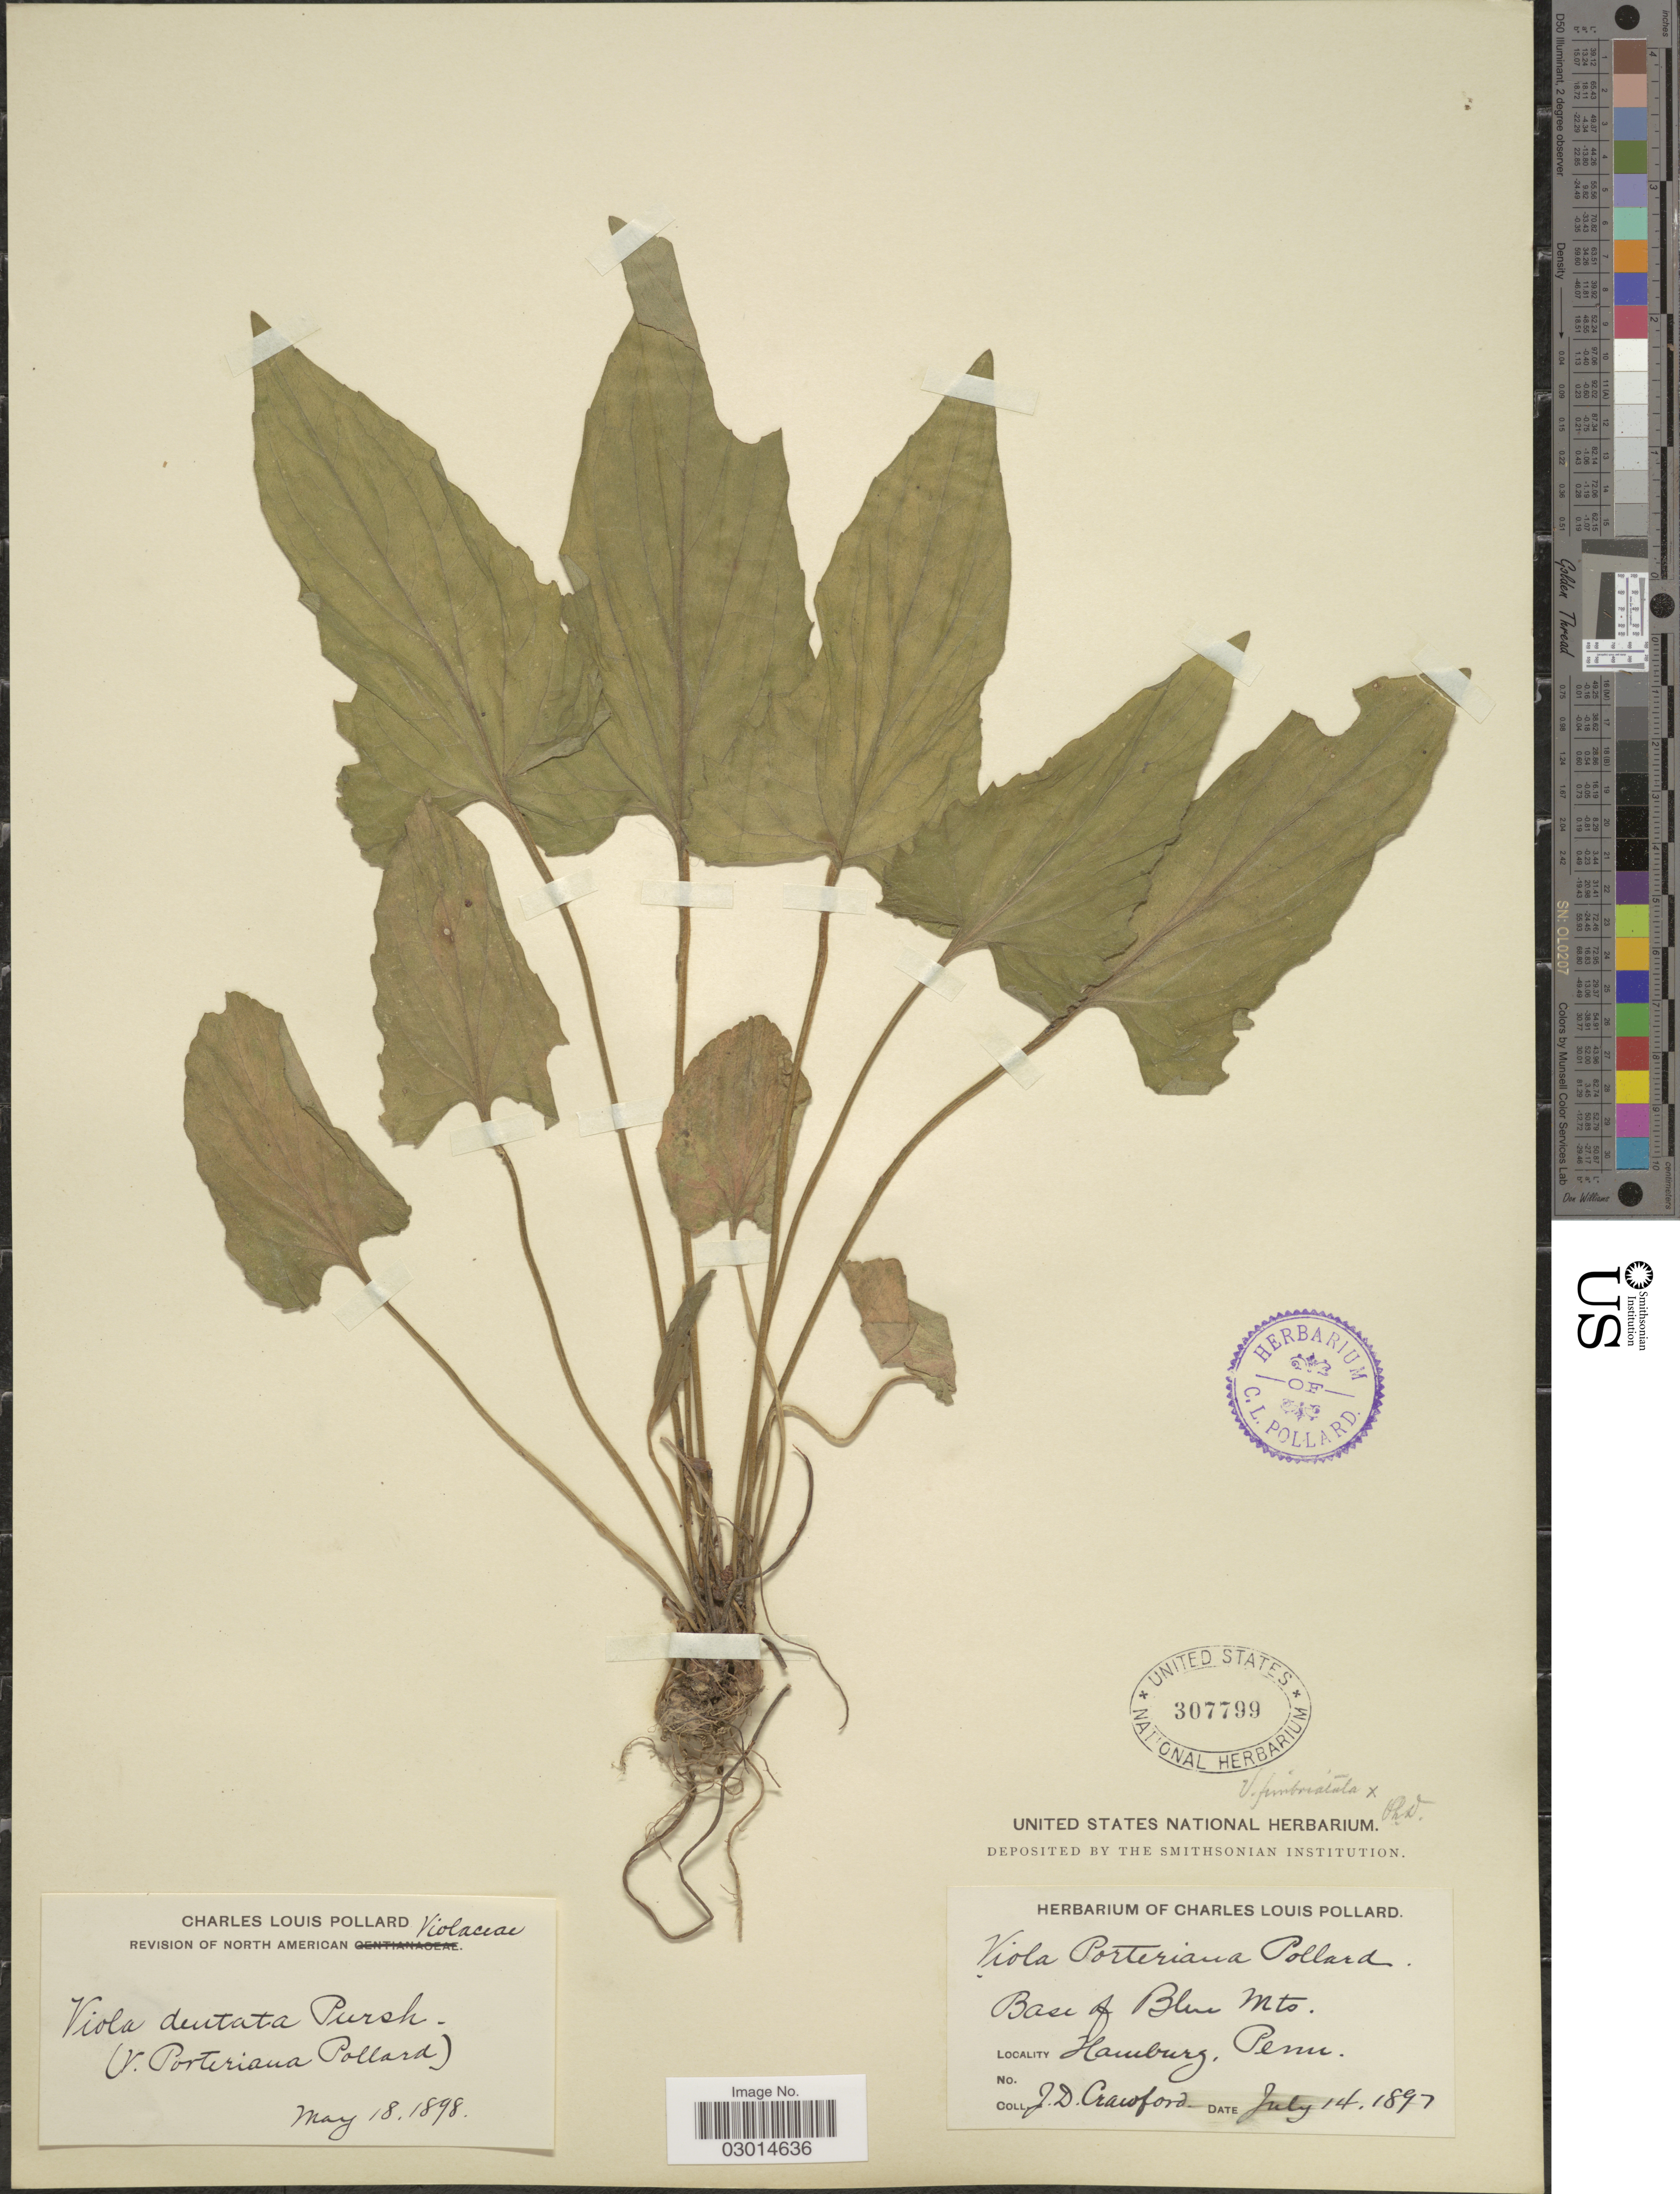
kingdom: Plantae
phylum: Tracheophyta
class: Magnoliopsida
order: Malpighiales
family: Violaceae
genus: Viola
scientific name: Viola dentata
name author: Pursh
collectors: J. Crawford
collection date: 1897-07-14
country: United States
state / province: Pennsylvania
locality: Base of Blue Mts. Hamburg.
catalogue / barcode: US 307799